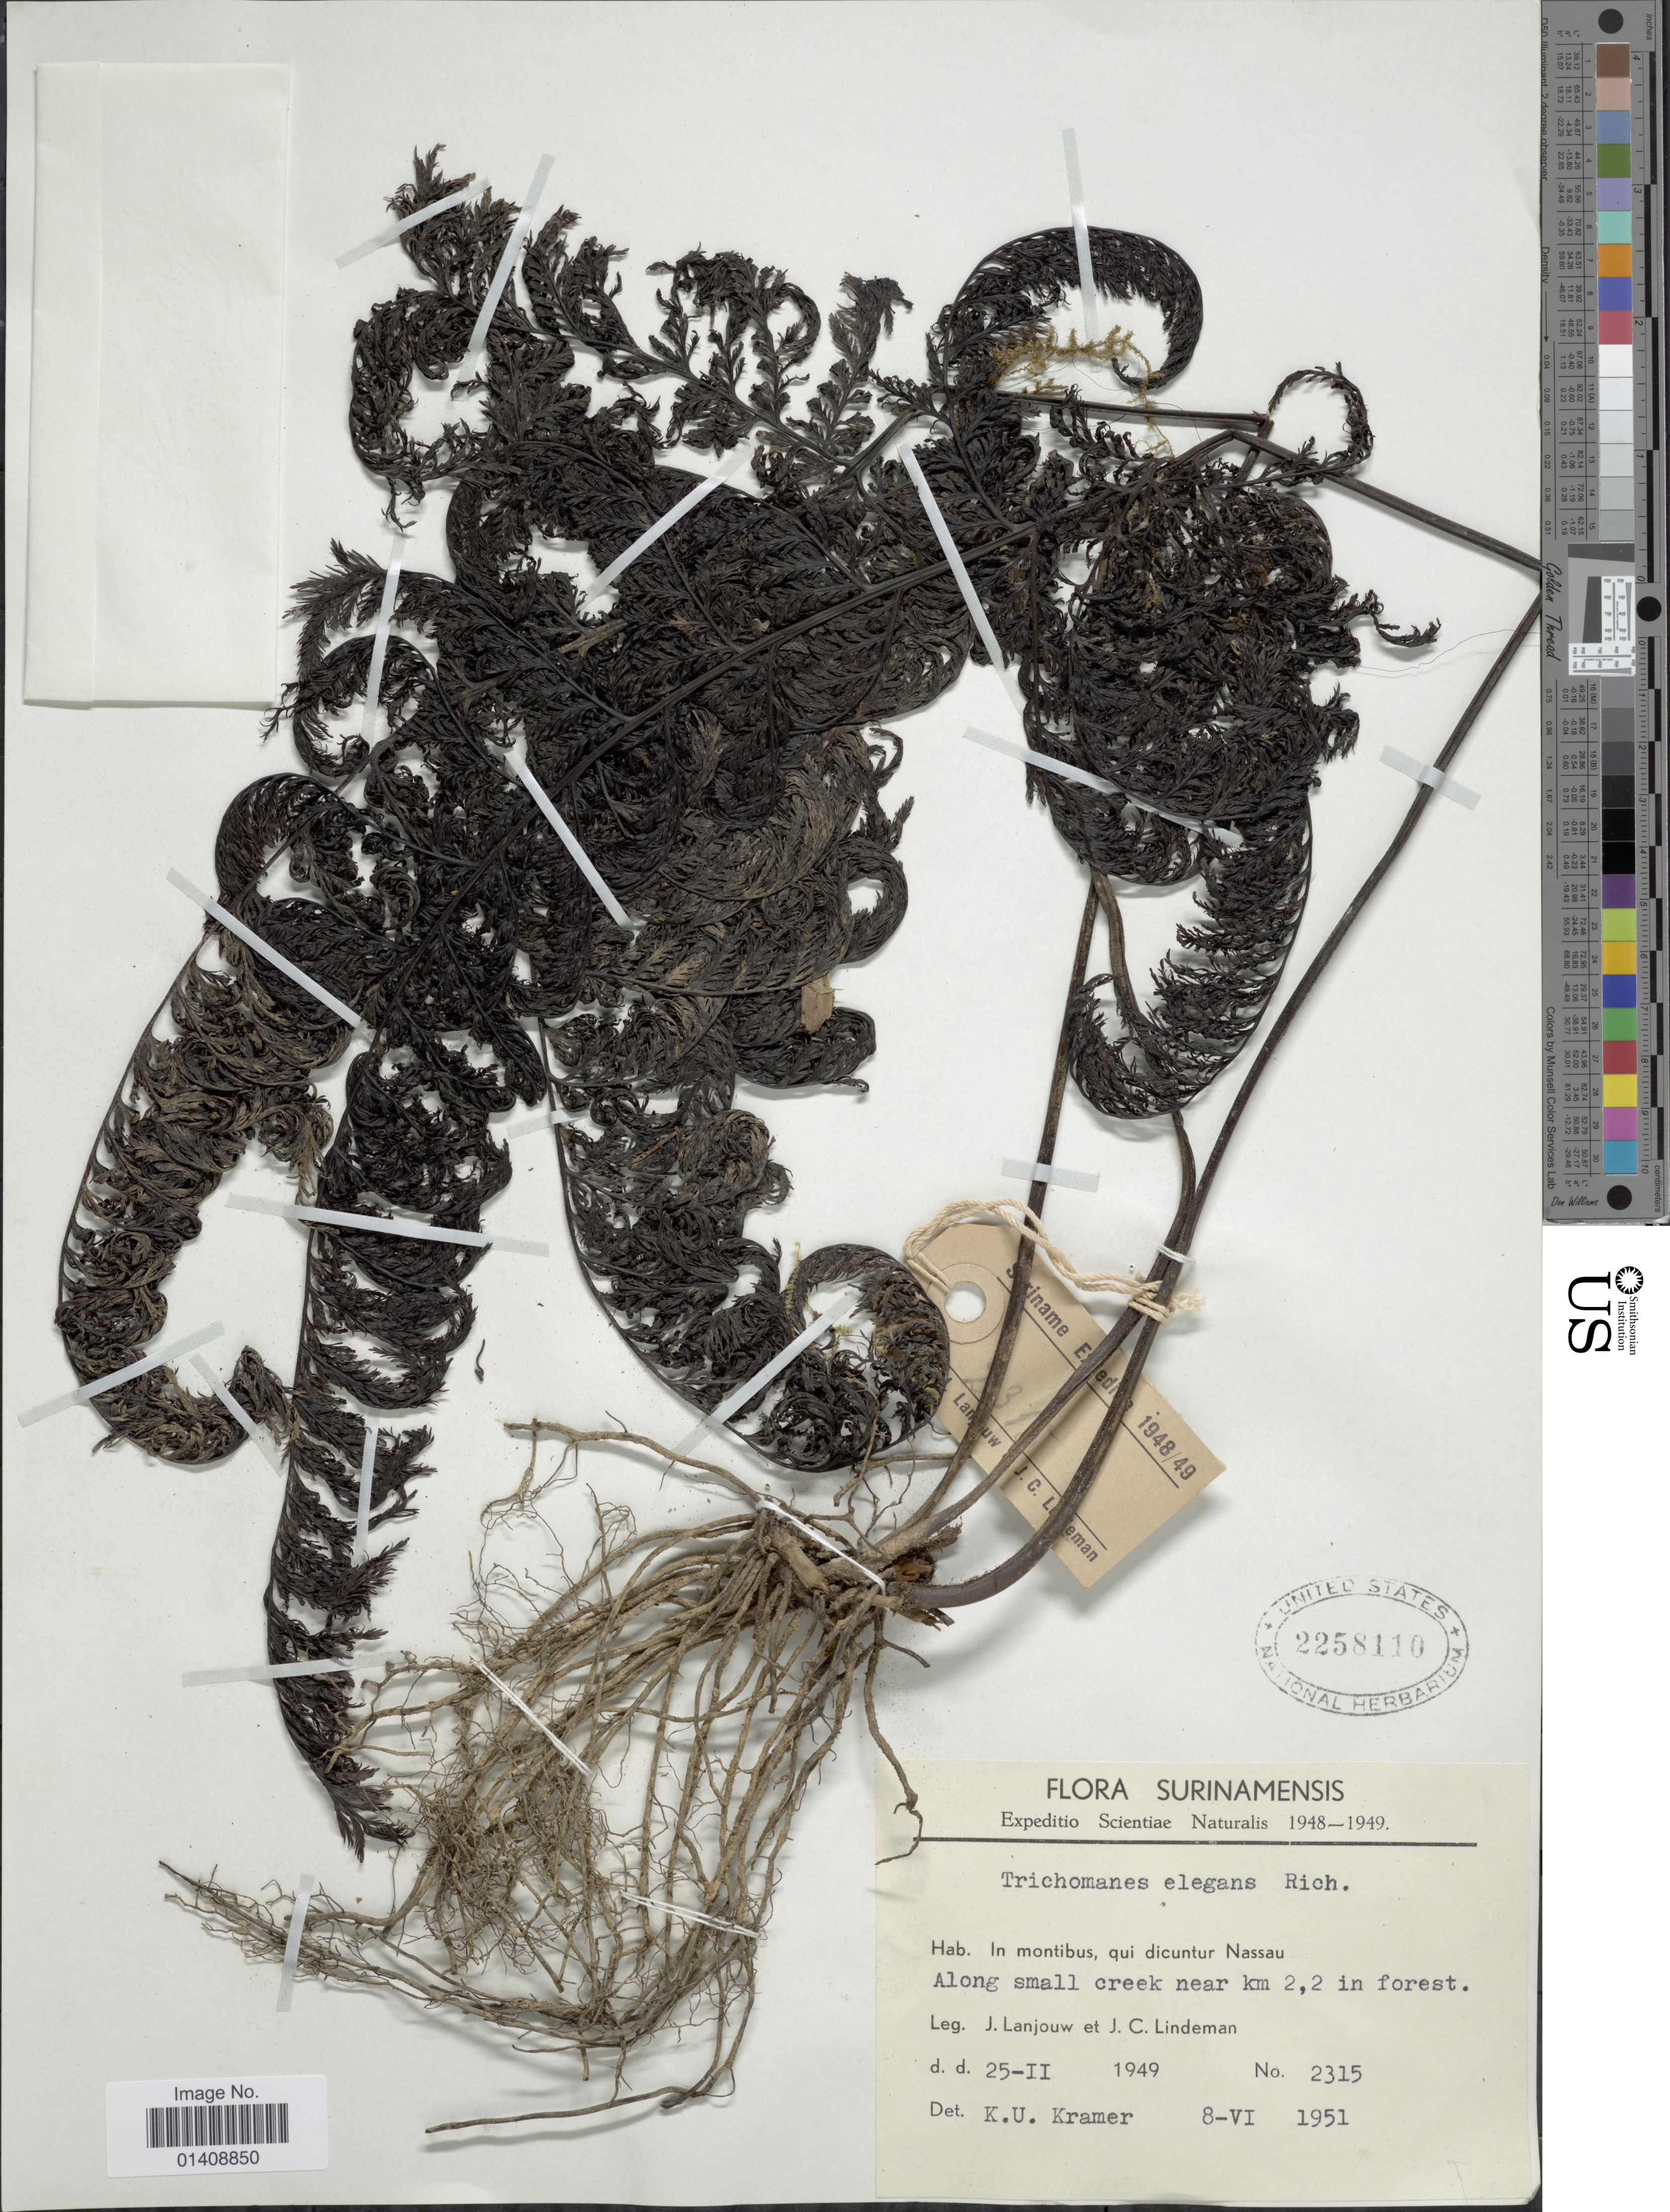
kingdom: Plantae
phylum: Tracheophyta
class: Polypodiopsida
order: Hymenophyllales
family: Hymenophyllaceae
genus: Trichomanes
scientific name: Trichomanes elegans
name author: Rich.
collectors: J. Lanjouw & J. C. Lindeman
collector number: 2315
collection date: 1949-11-25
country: Suriname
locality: In montibus, qui dicuntur Nassau, along small creek near km 2.2 in forest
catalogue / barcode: US 2258110